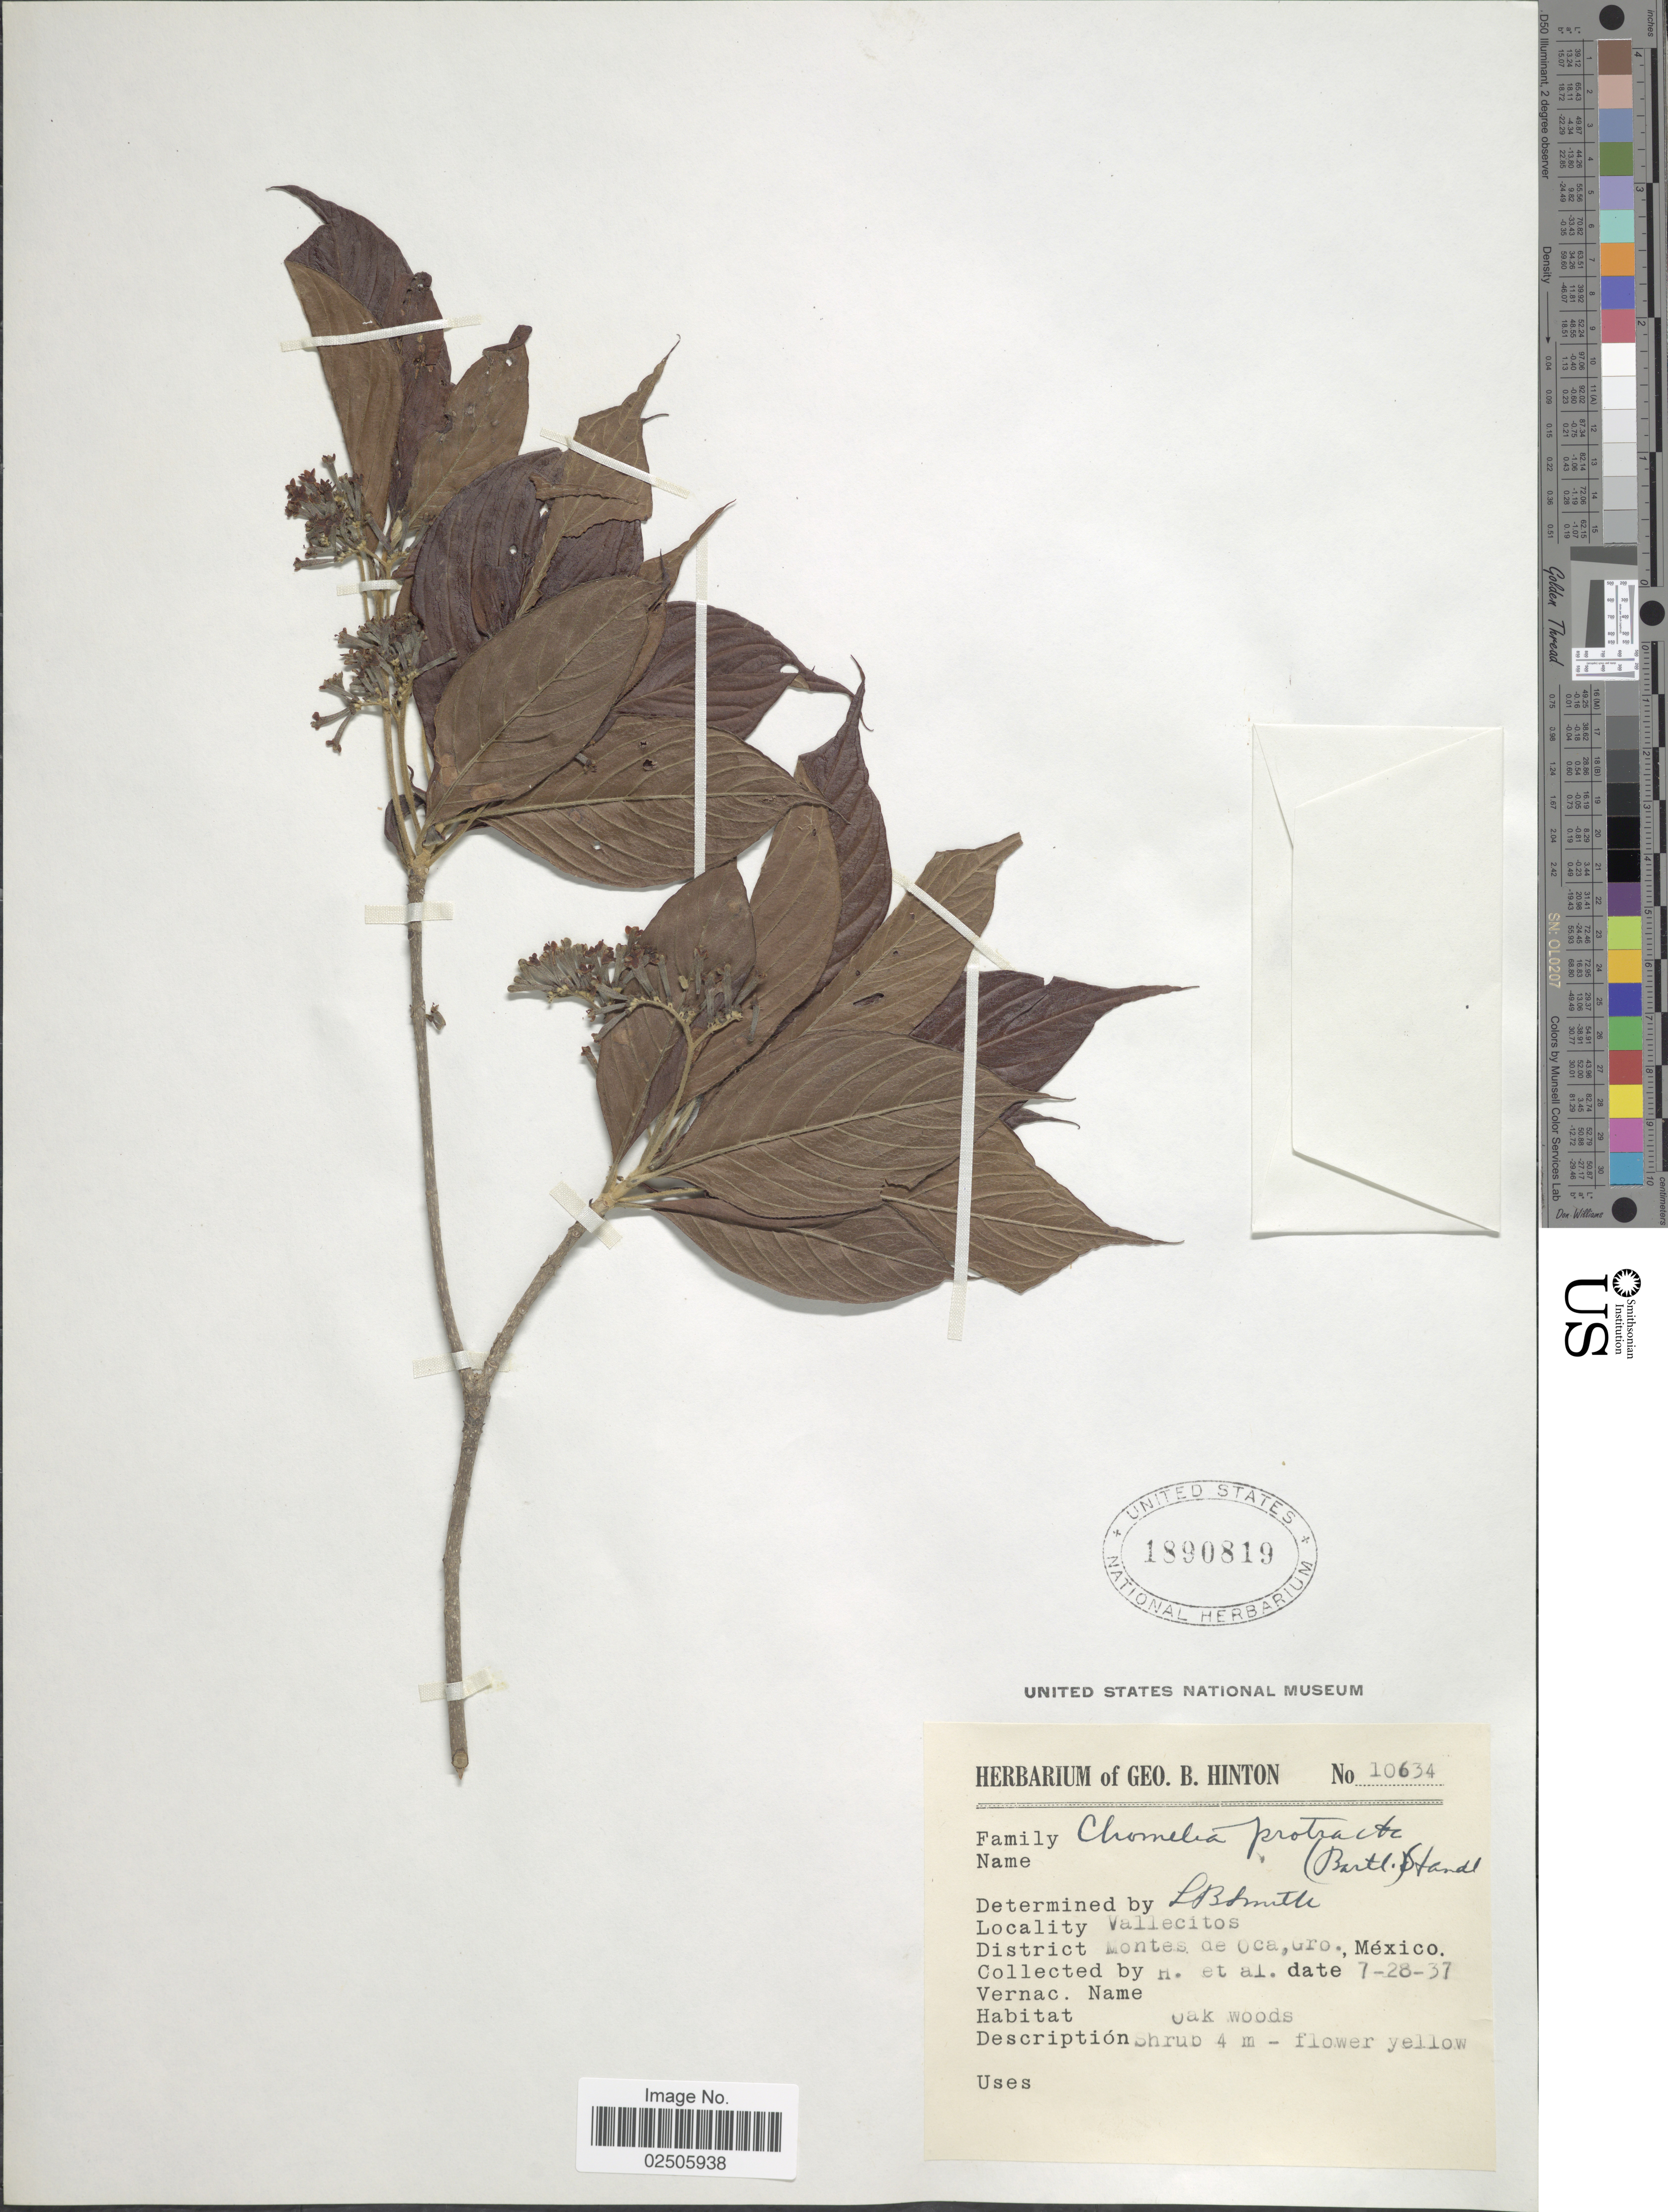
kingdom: Plantae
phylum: Tracheophyta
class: Magnoliopsida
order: Gentianales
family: Rubiaceae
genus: Chomelia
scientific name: Chomelia protracta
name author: (Bartl. ex DC.) Standl.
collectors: G. B. Hinton & et al.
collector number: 10634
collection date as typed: Transcribed d/m/y: 28/7/37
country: Mexico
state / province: Guerrero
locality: Vallecitos, District Montes de Oca, Gro.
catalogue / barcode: US 1890819